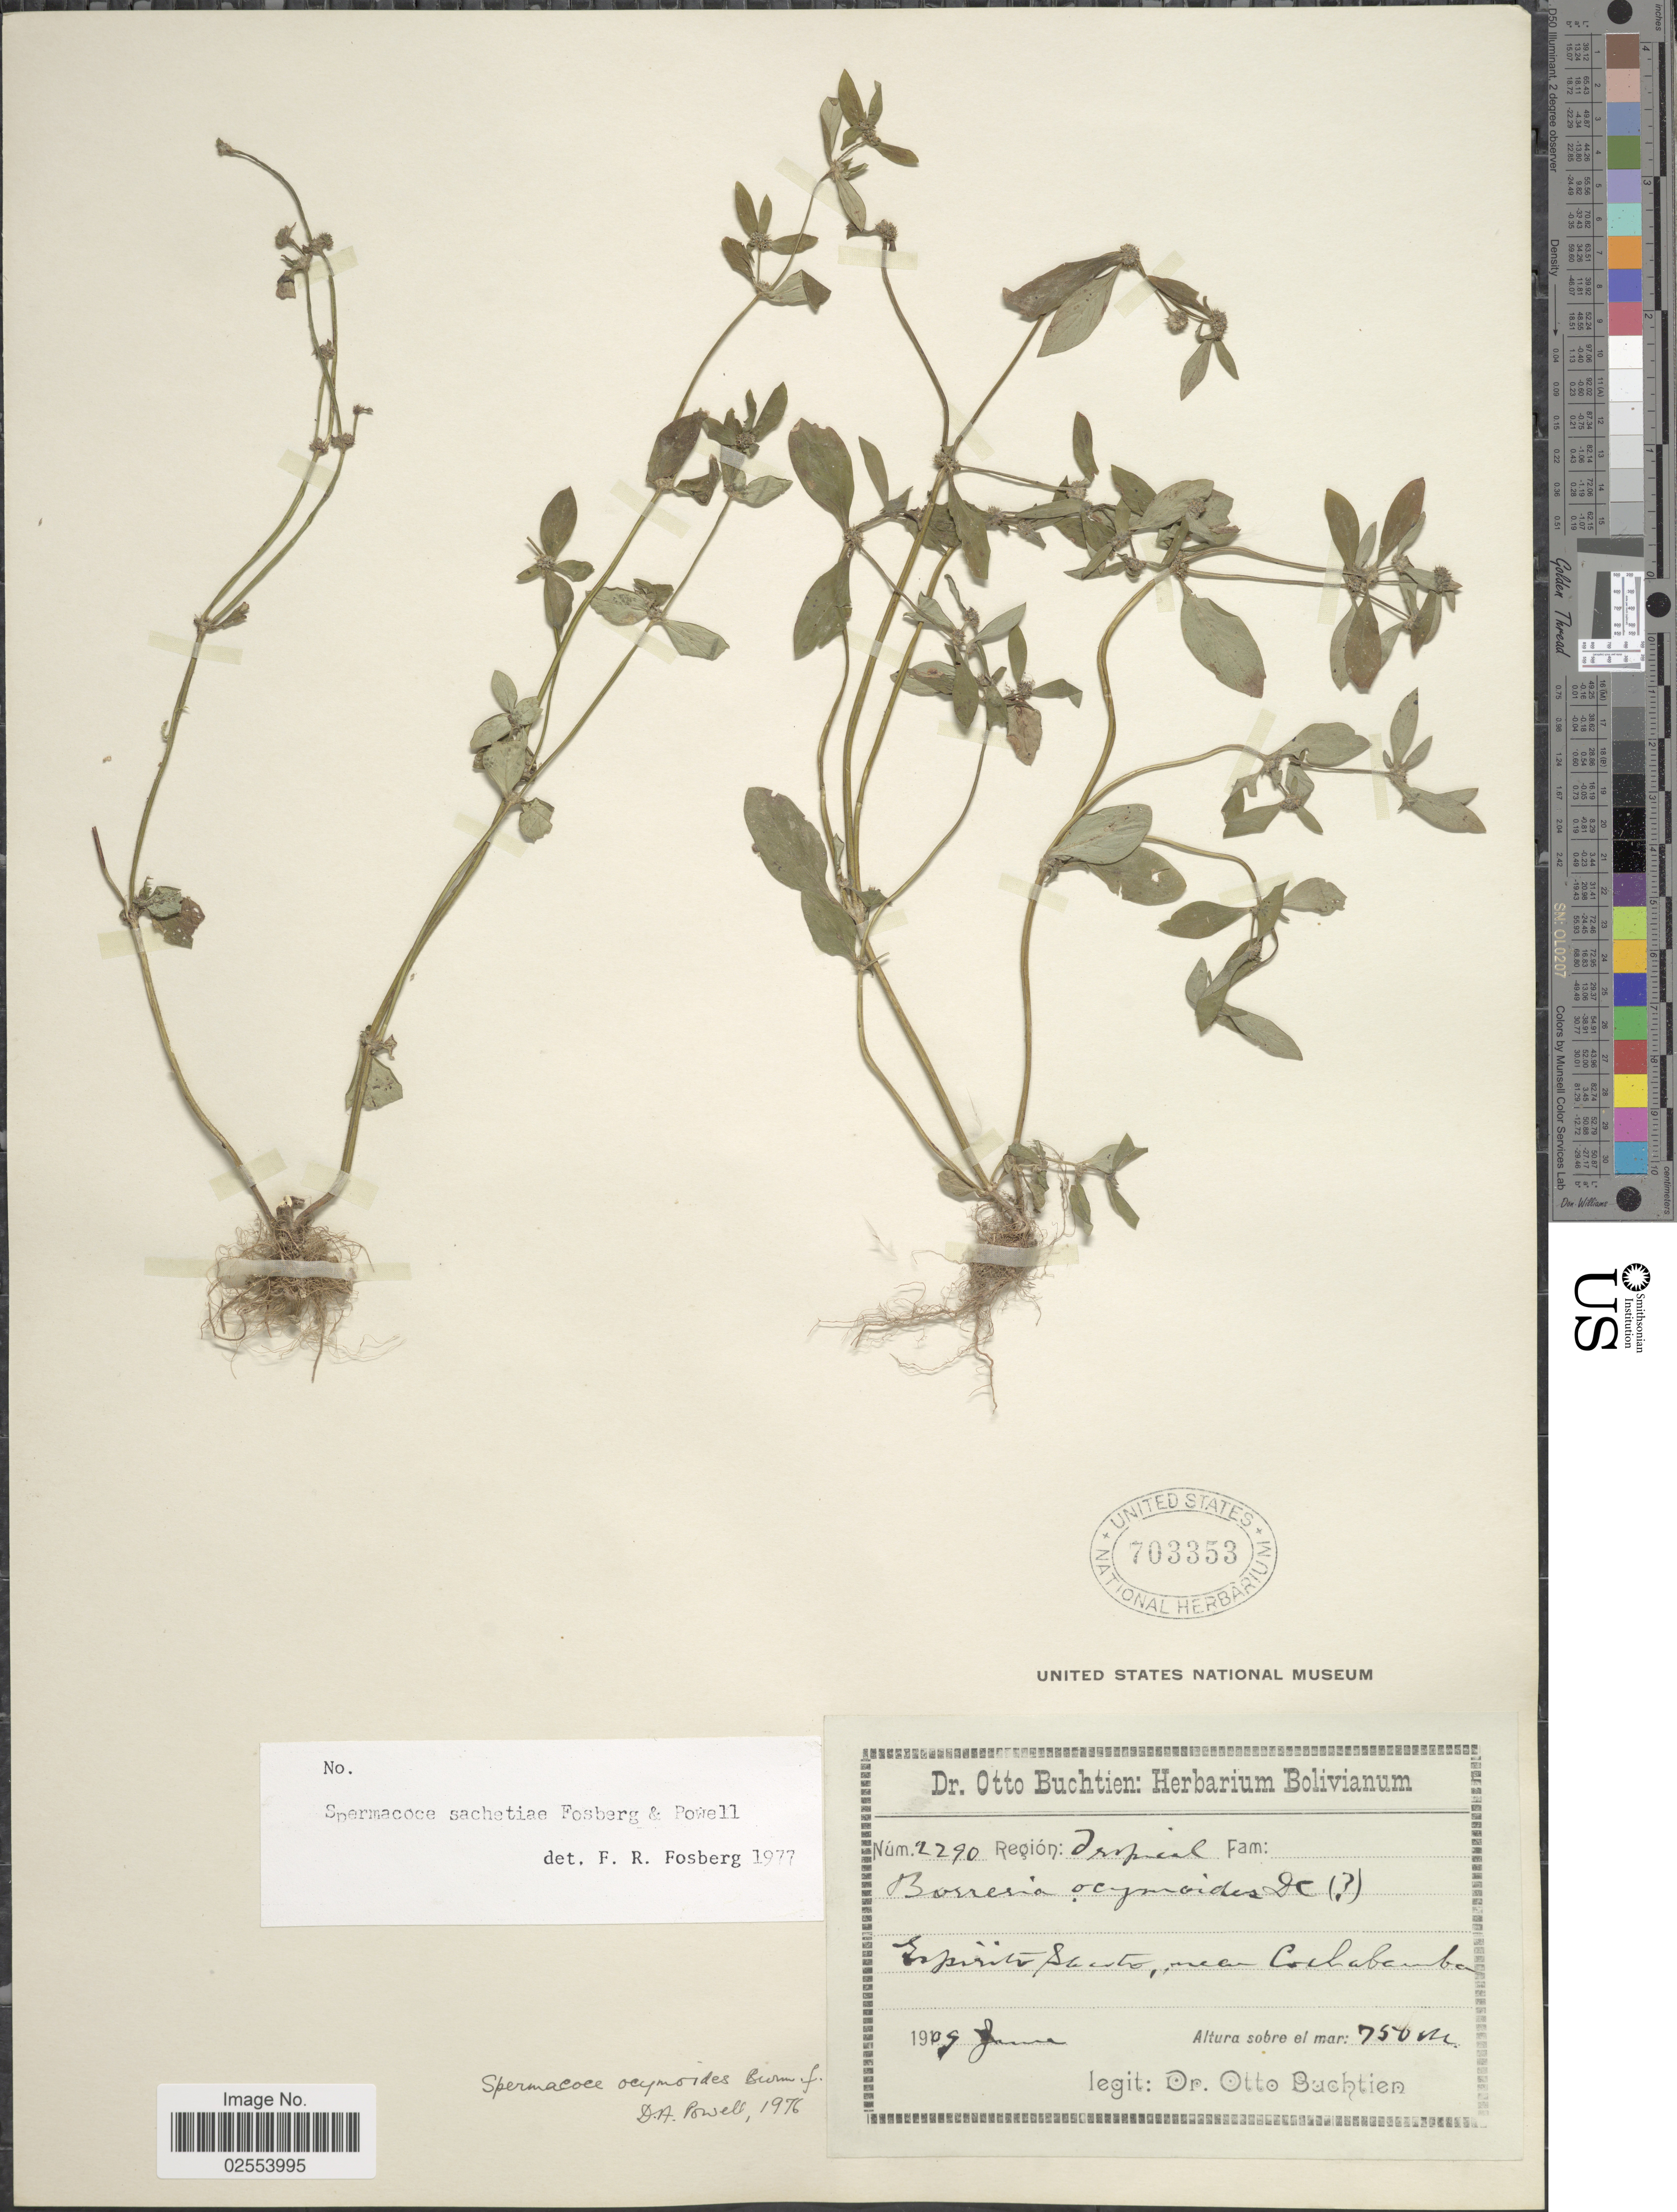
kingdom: Plantae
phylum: Tracheophyta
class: Magnoliopsida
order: Gentianales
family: Rubiaceae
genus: Spermacoce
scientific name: Spermacoce mauritiana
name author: Gideon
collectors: O. Buchtien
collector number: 2290*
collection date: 1909-06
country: Bolivia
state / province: Cochabamba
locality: Region: Tropical, Espiritu Santo, near Cochabamba.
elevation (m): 750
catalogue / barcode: US 703353